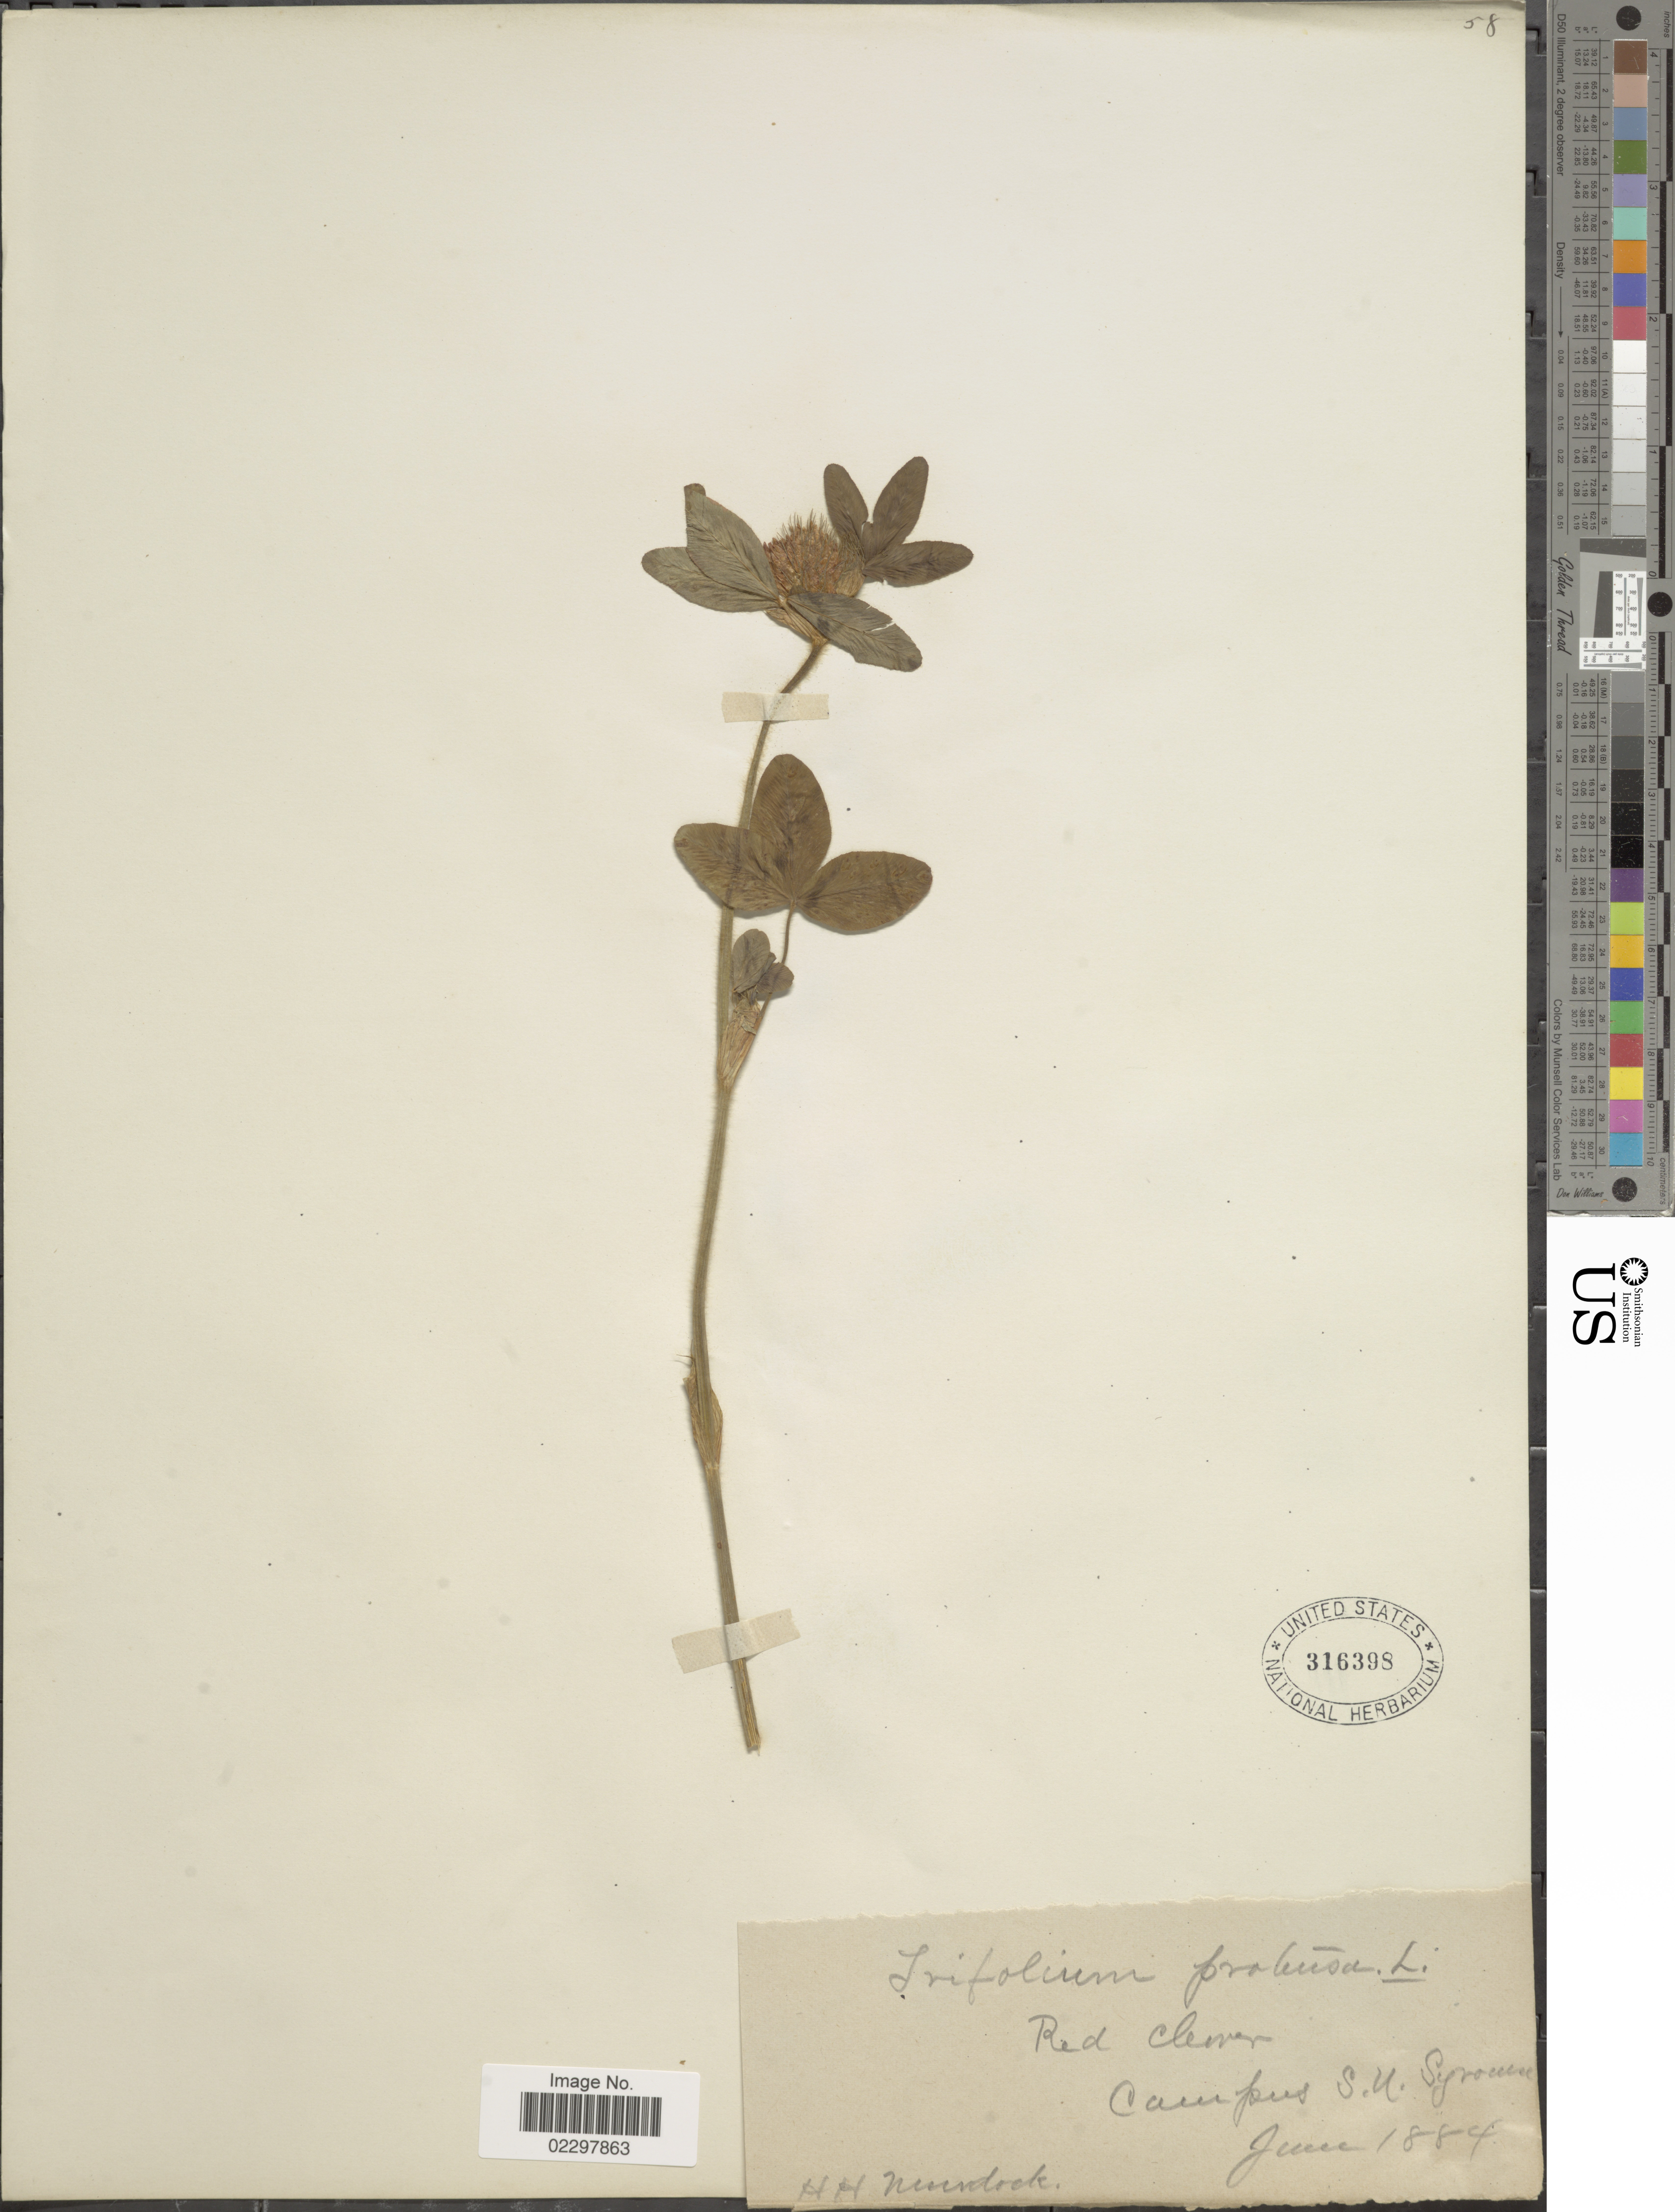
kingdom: Plantae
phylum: Tracheophyta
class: Magnoliopsida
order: Fabales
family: Fabaceae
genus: Trifolium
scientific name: Trifolium pratense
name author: L.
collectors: H. H. Murdock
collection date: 1884-06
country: United States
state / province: New York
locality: Campus S. U. Syracuse.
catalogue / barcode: US 316398